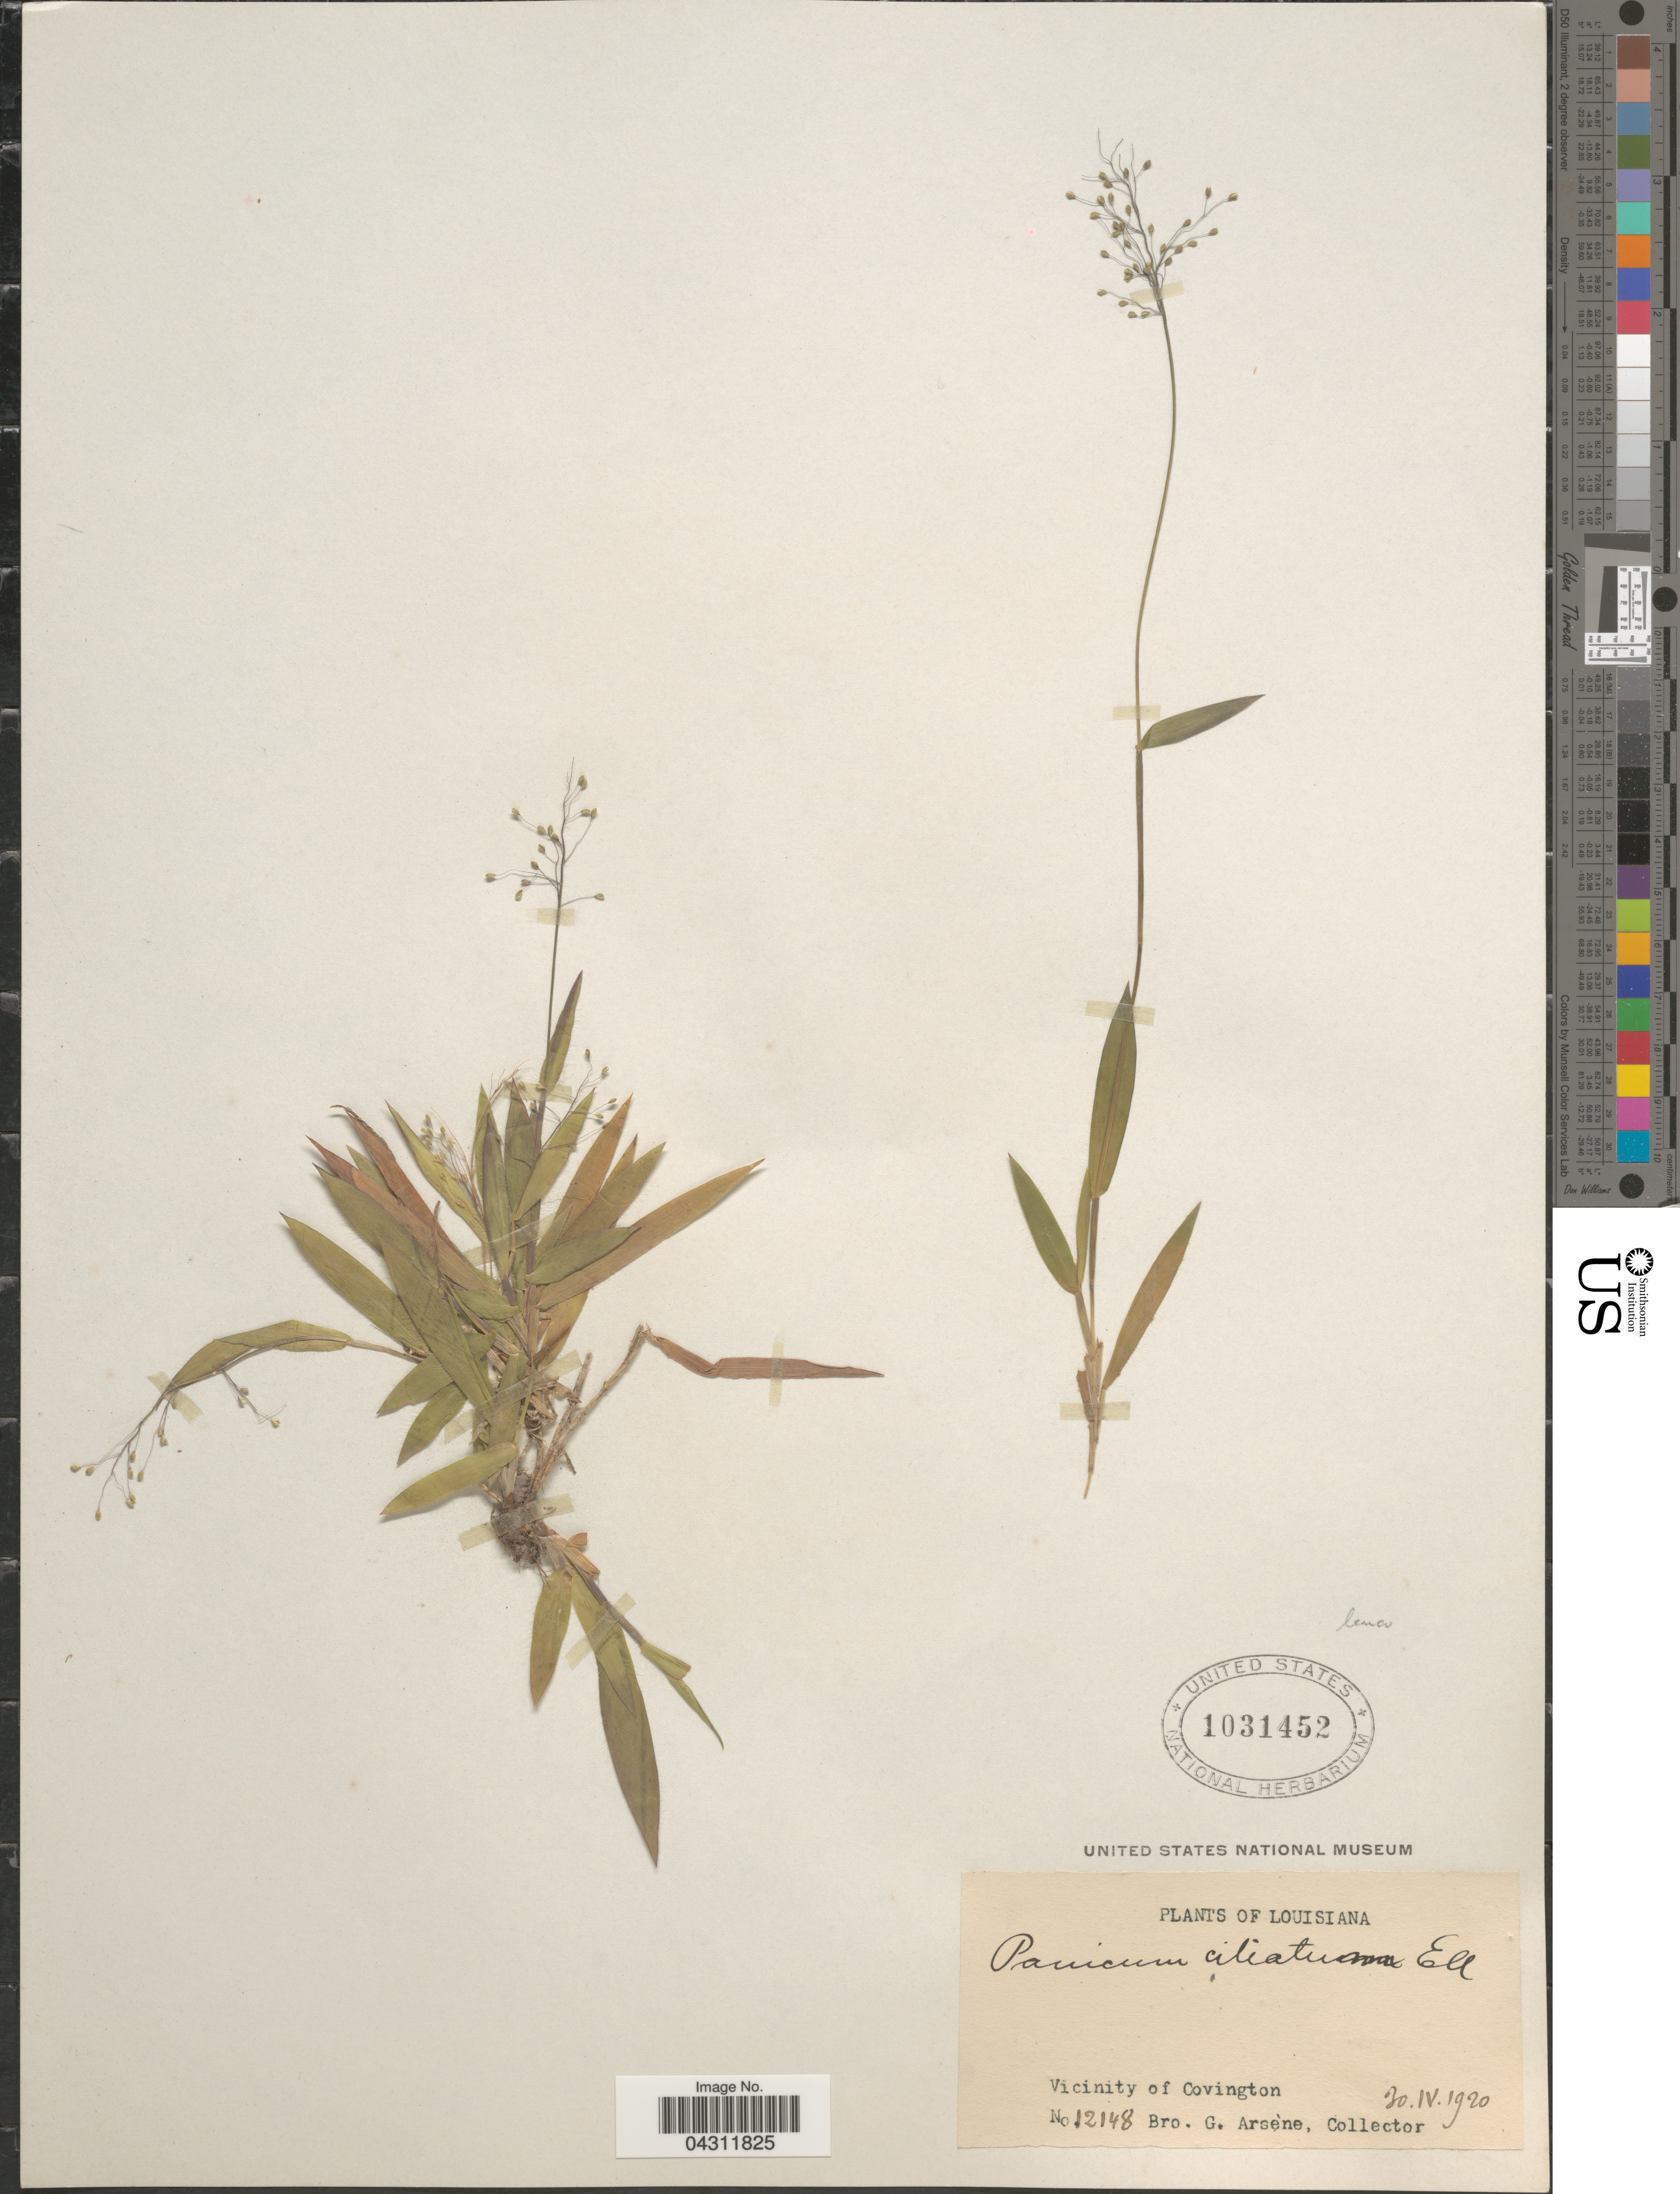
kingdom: Plantae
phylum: Tracheophyta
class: Liliopsida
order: Poales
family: Poaceae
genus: Dichanthelium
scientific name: Dichanthelium strigosum var. leucoblepharis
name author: (Trin.) Freckmann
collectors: Bro. G. Arsène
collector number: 12148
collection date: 1920-04-30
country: United States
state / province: Louisiana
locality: Vicinity of Covington.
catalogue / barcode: US 1031452